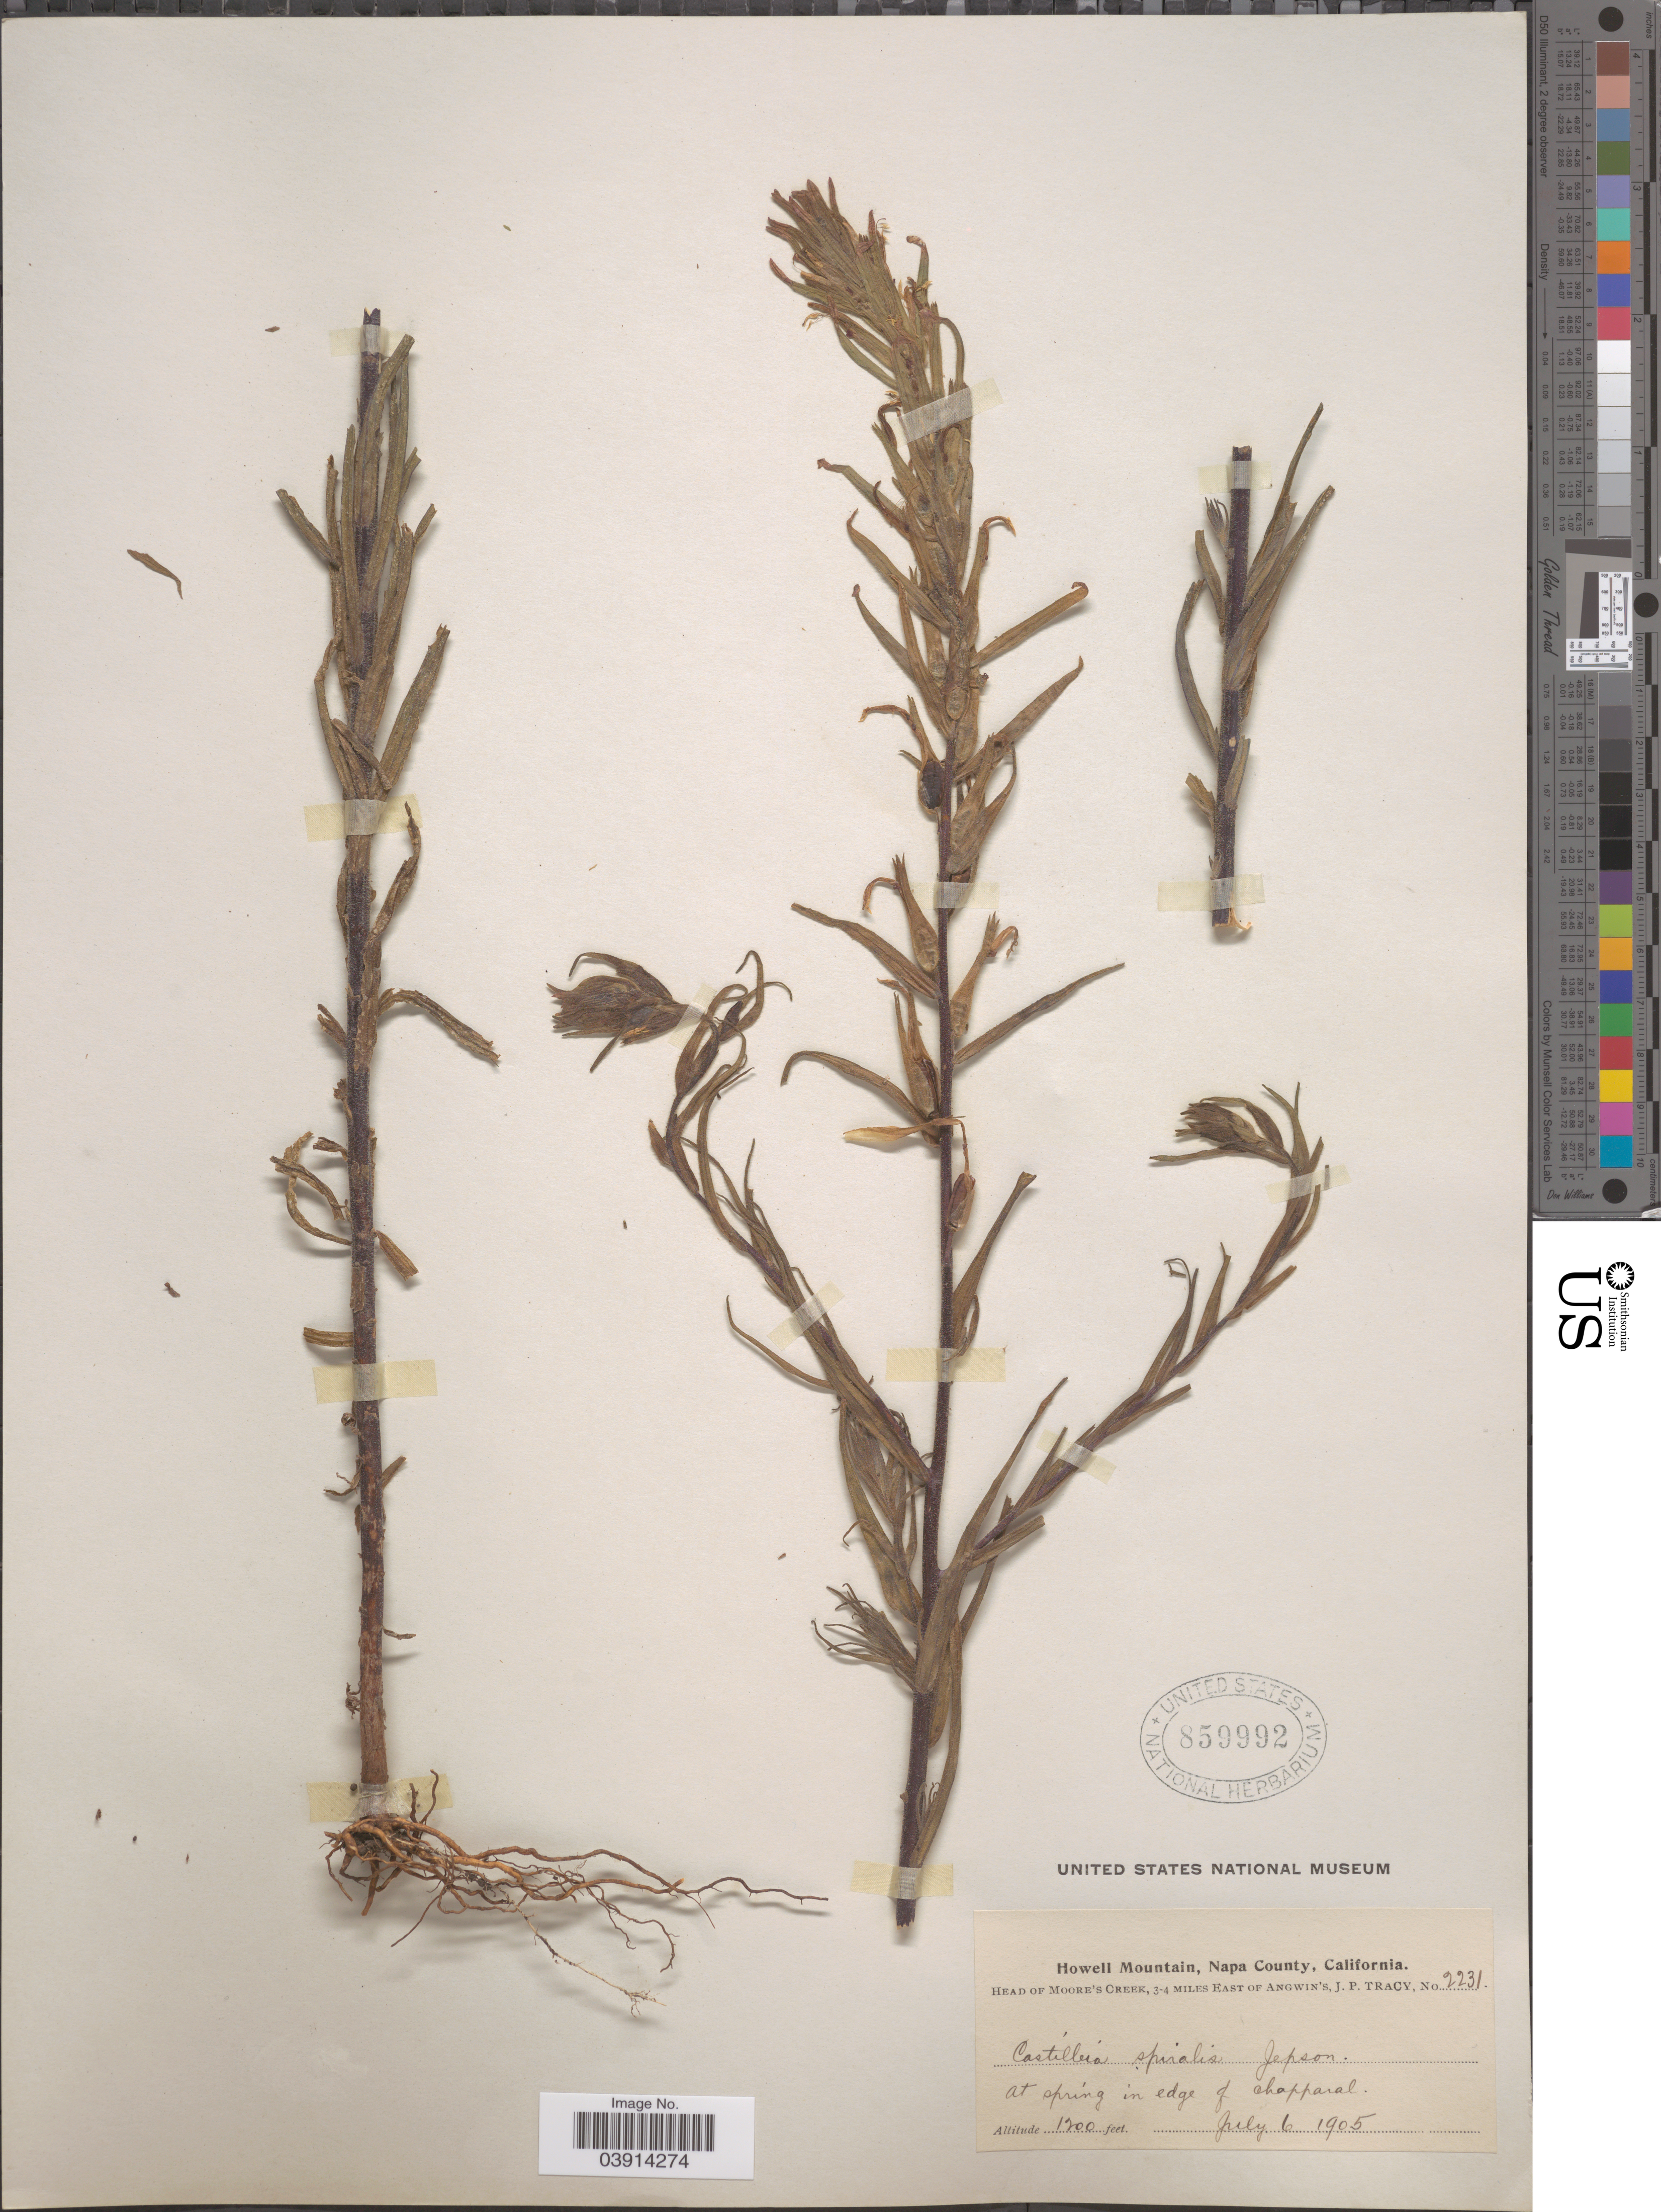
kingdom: Plantae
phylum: Tracheophyta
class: Magnoliopsida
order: Lamiales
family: Orobanchaceae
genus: Castilleja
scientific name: Castilleja spiralis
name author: Jeps.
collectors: J. Tracy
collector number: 2231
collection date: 1905-07-06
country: United States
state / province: California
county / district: Napa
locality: Howell Mountain, Napa County. Head of Moore's Creek, 3-4 miles east of Angwin's. At spring in edge of chapparal.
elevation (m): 366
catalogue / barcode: US 859992